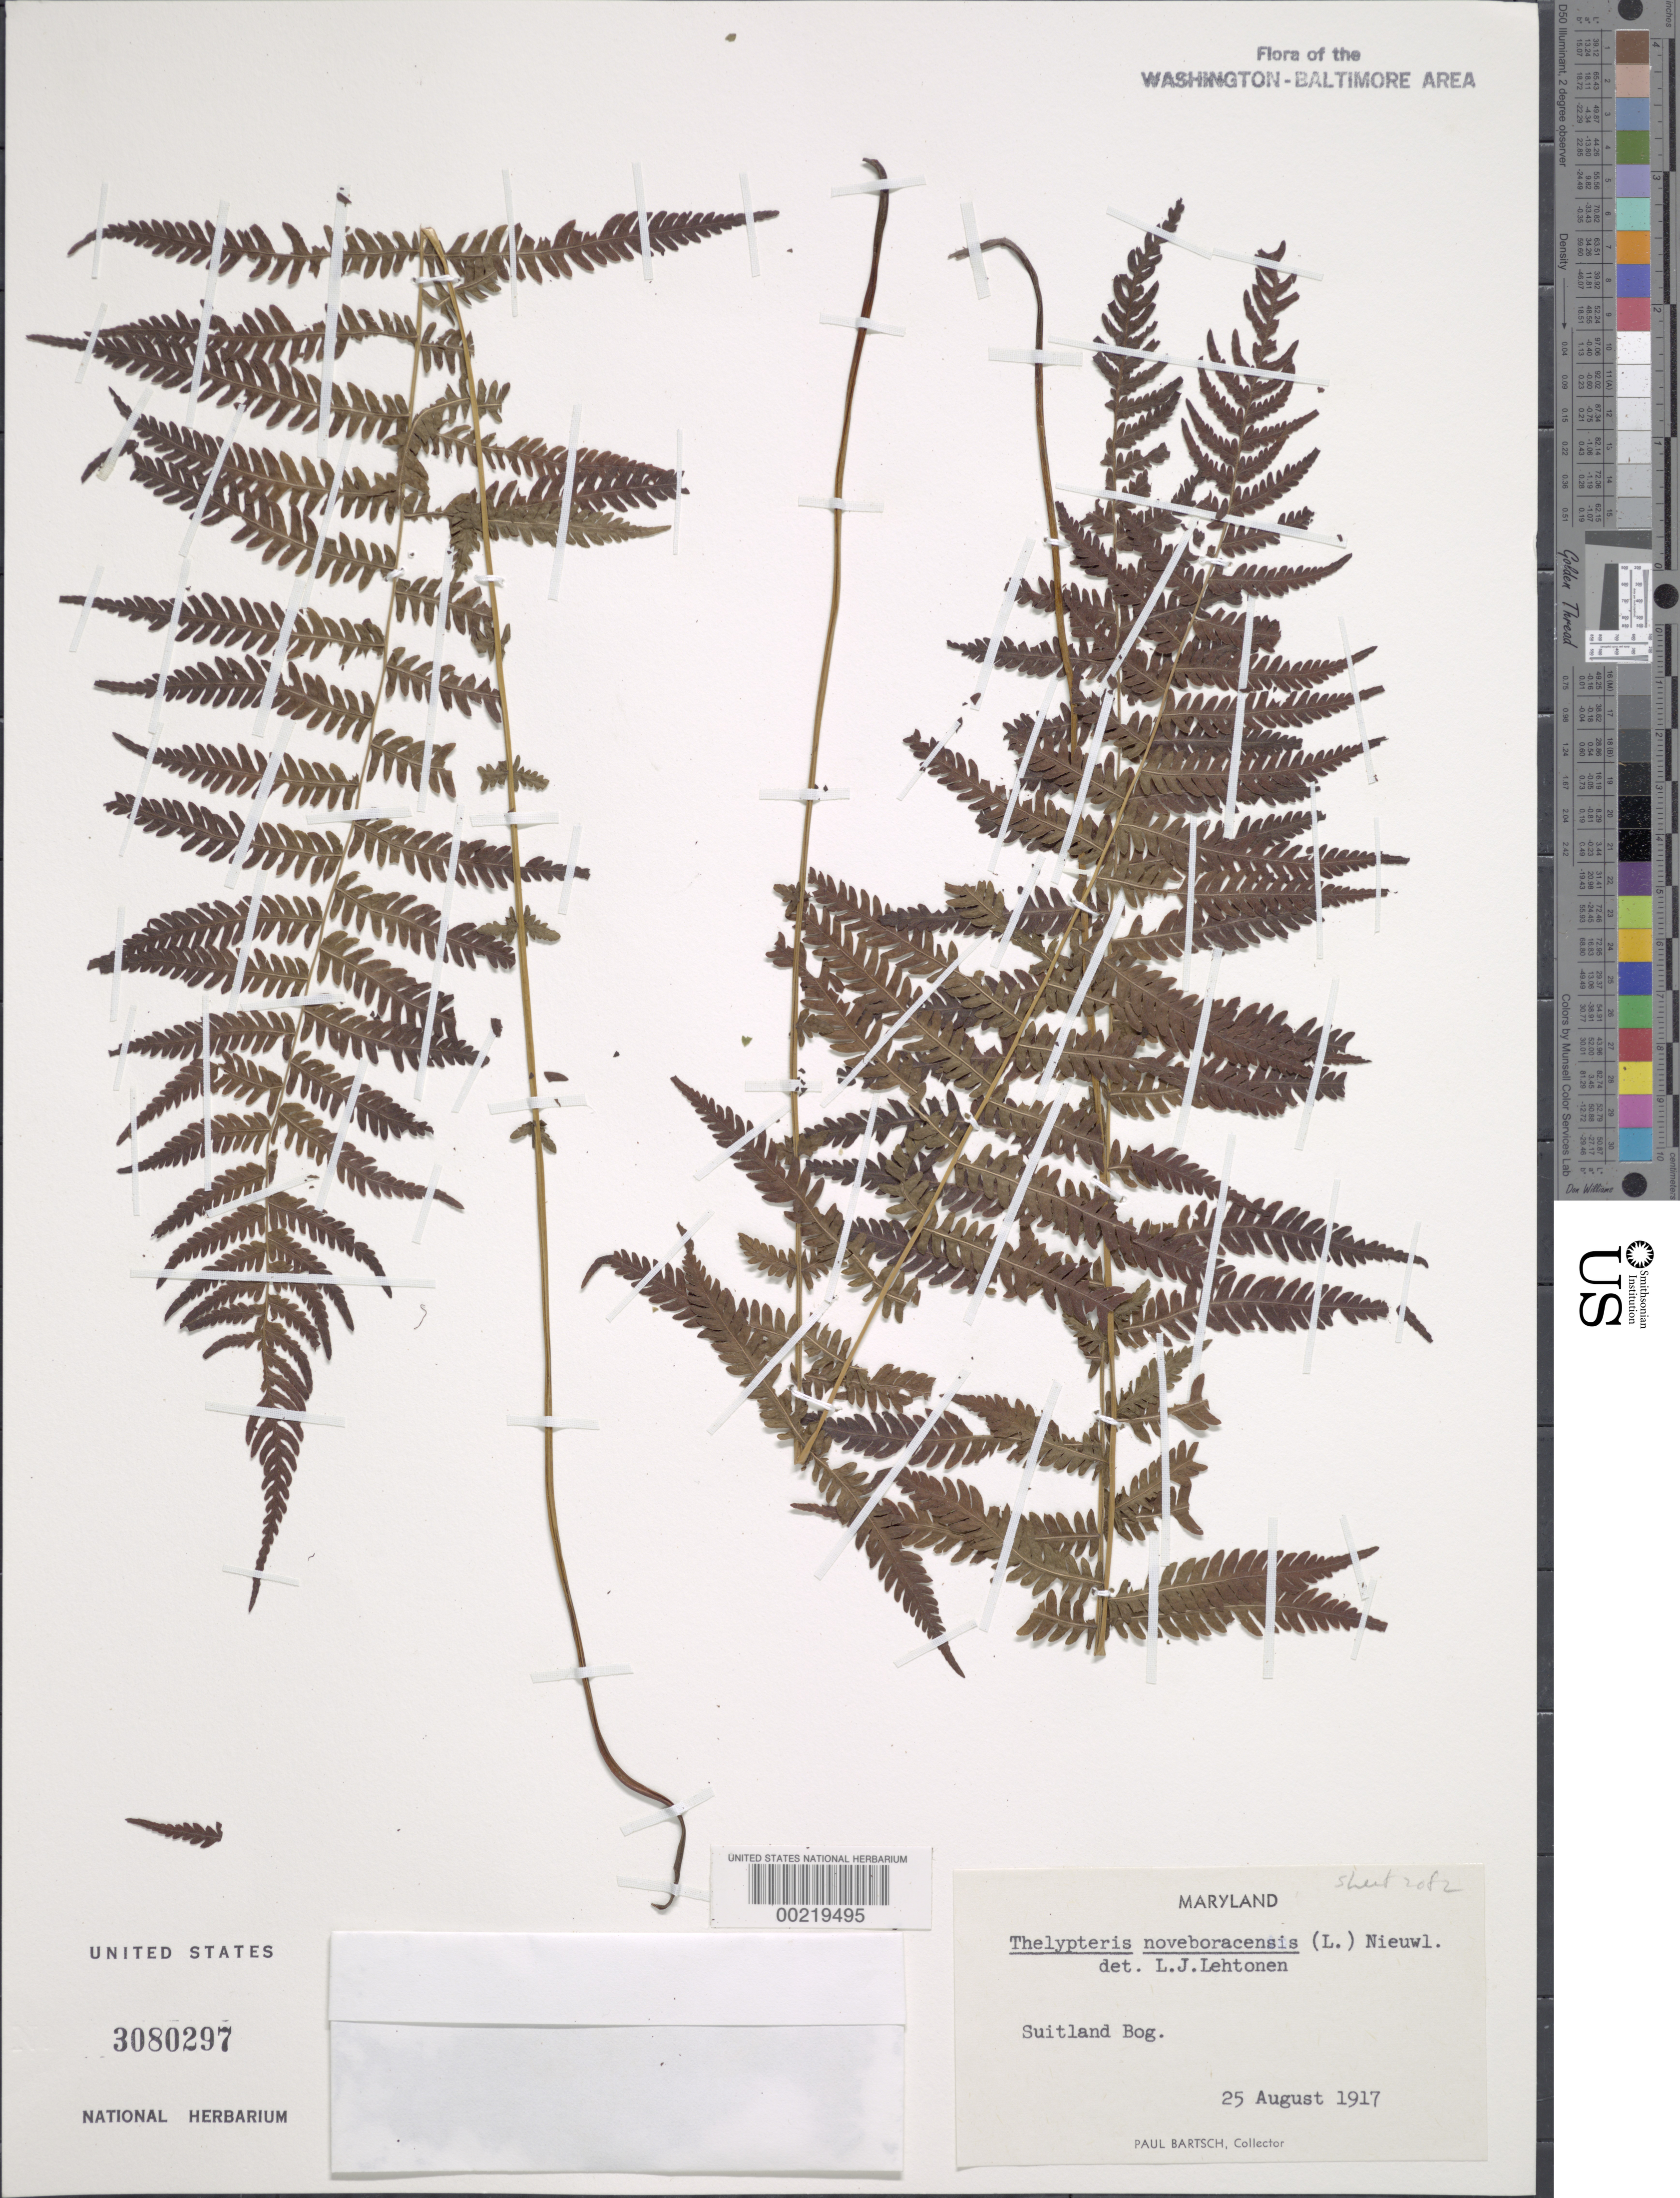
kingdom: Plantae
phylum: Tracheophyta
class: Polypodiopsida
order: Polypodiales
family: Thelypteridaceae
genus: Parathelypteris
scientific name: Parathelypteris noveboracensis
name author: (L.) Ching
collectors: P. Bartsch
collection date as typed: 25 Aug 1917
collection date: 1917-08-25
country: United States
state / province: Maryland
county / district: Prince George's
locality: Suitland Bog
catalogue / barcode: US 3080297